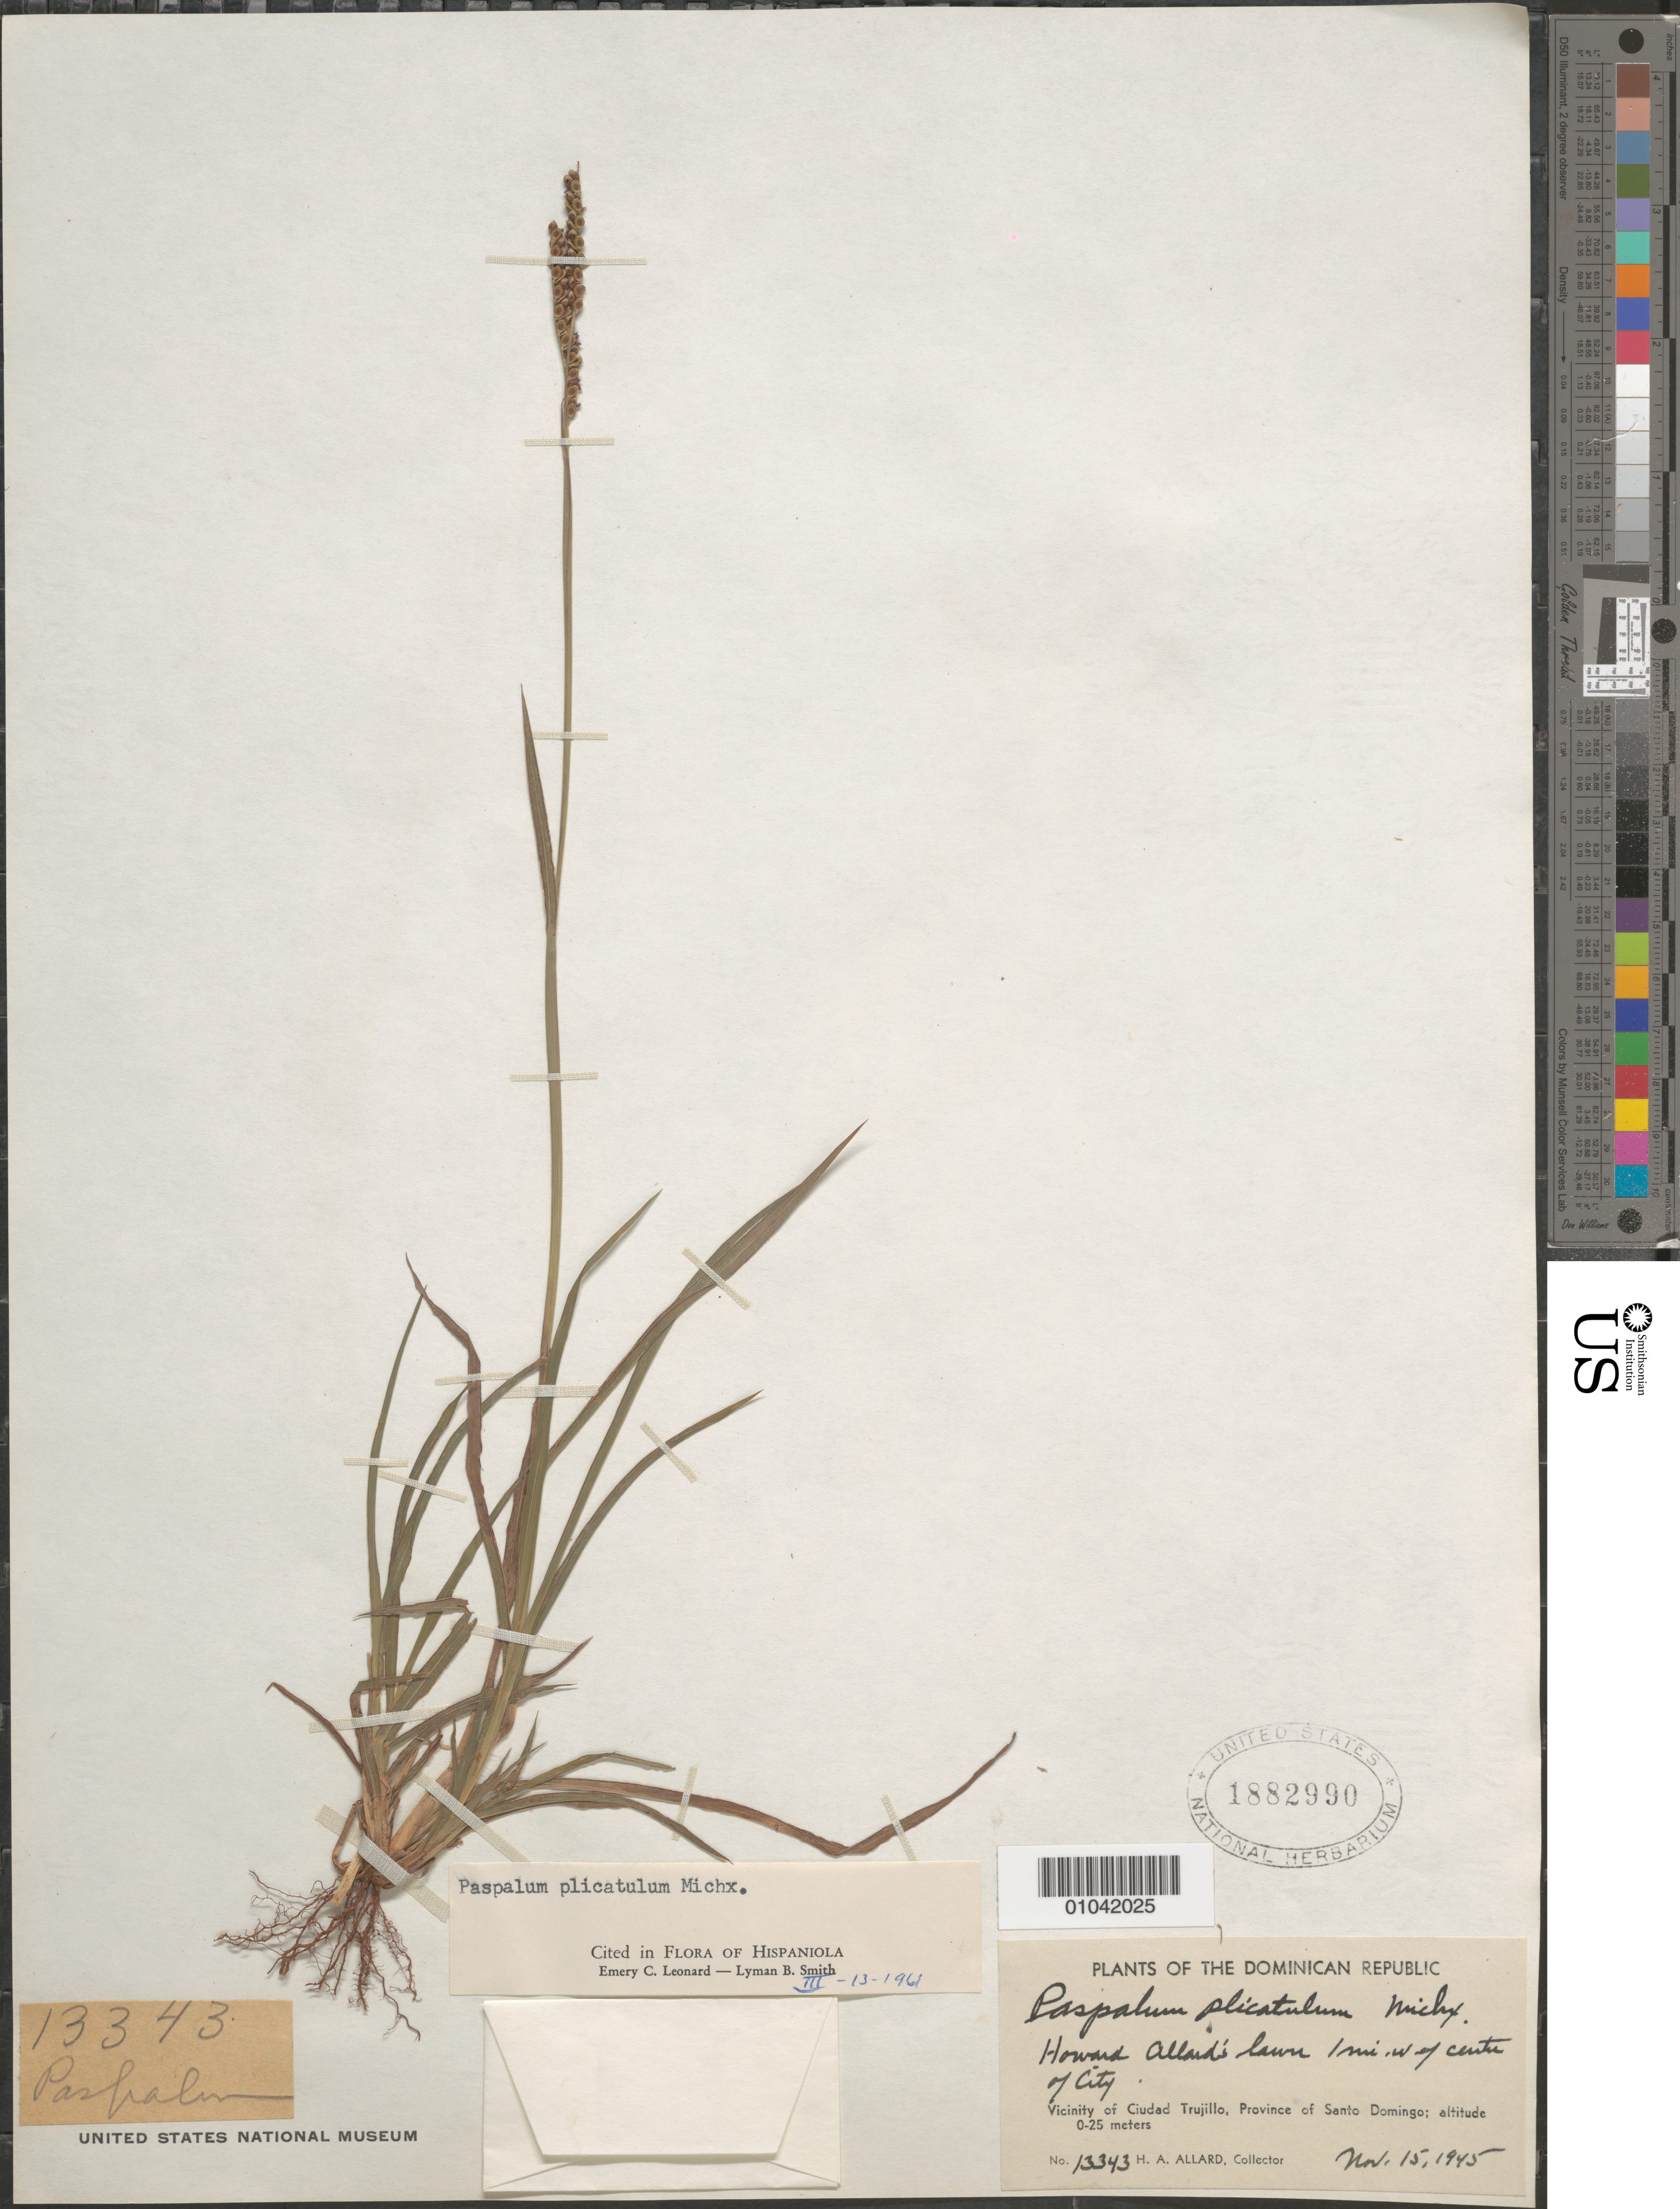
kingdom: Plantae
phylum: Tracheophyta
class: Liliopsida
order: Poales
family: Poaceae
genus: Paspalum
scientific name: Paspalum plicatulum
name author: Michx.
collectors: H. A. Allard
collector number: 13343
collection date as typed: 15 Nov 1945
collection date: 1945-11-15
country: Dominican Republic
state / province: La Vega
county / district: Santo Domingo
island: Hispaniola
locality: Vicinity of Ciudad Trujillo, Howard Allard's lawn 1 mile W of center of city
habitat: on lawn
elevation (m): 0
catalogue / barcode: US 1882990